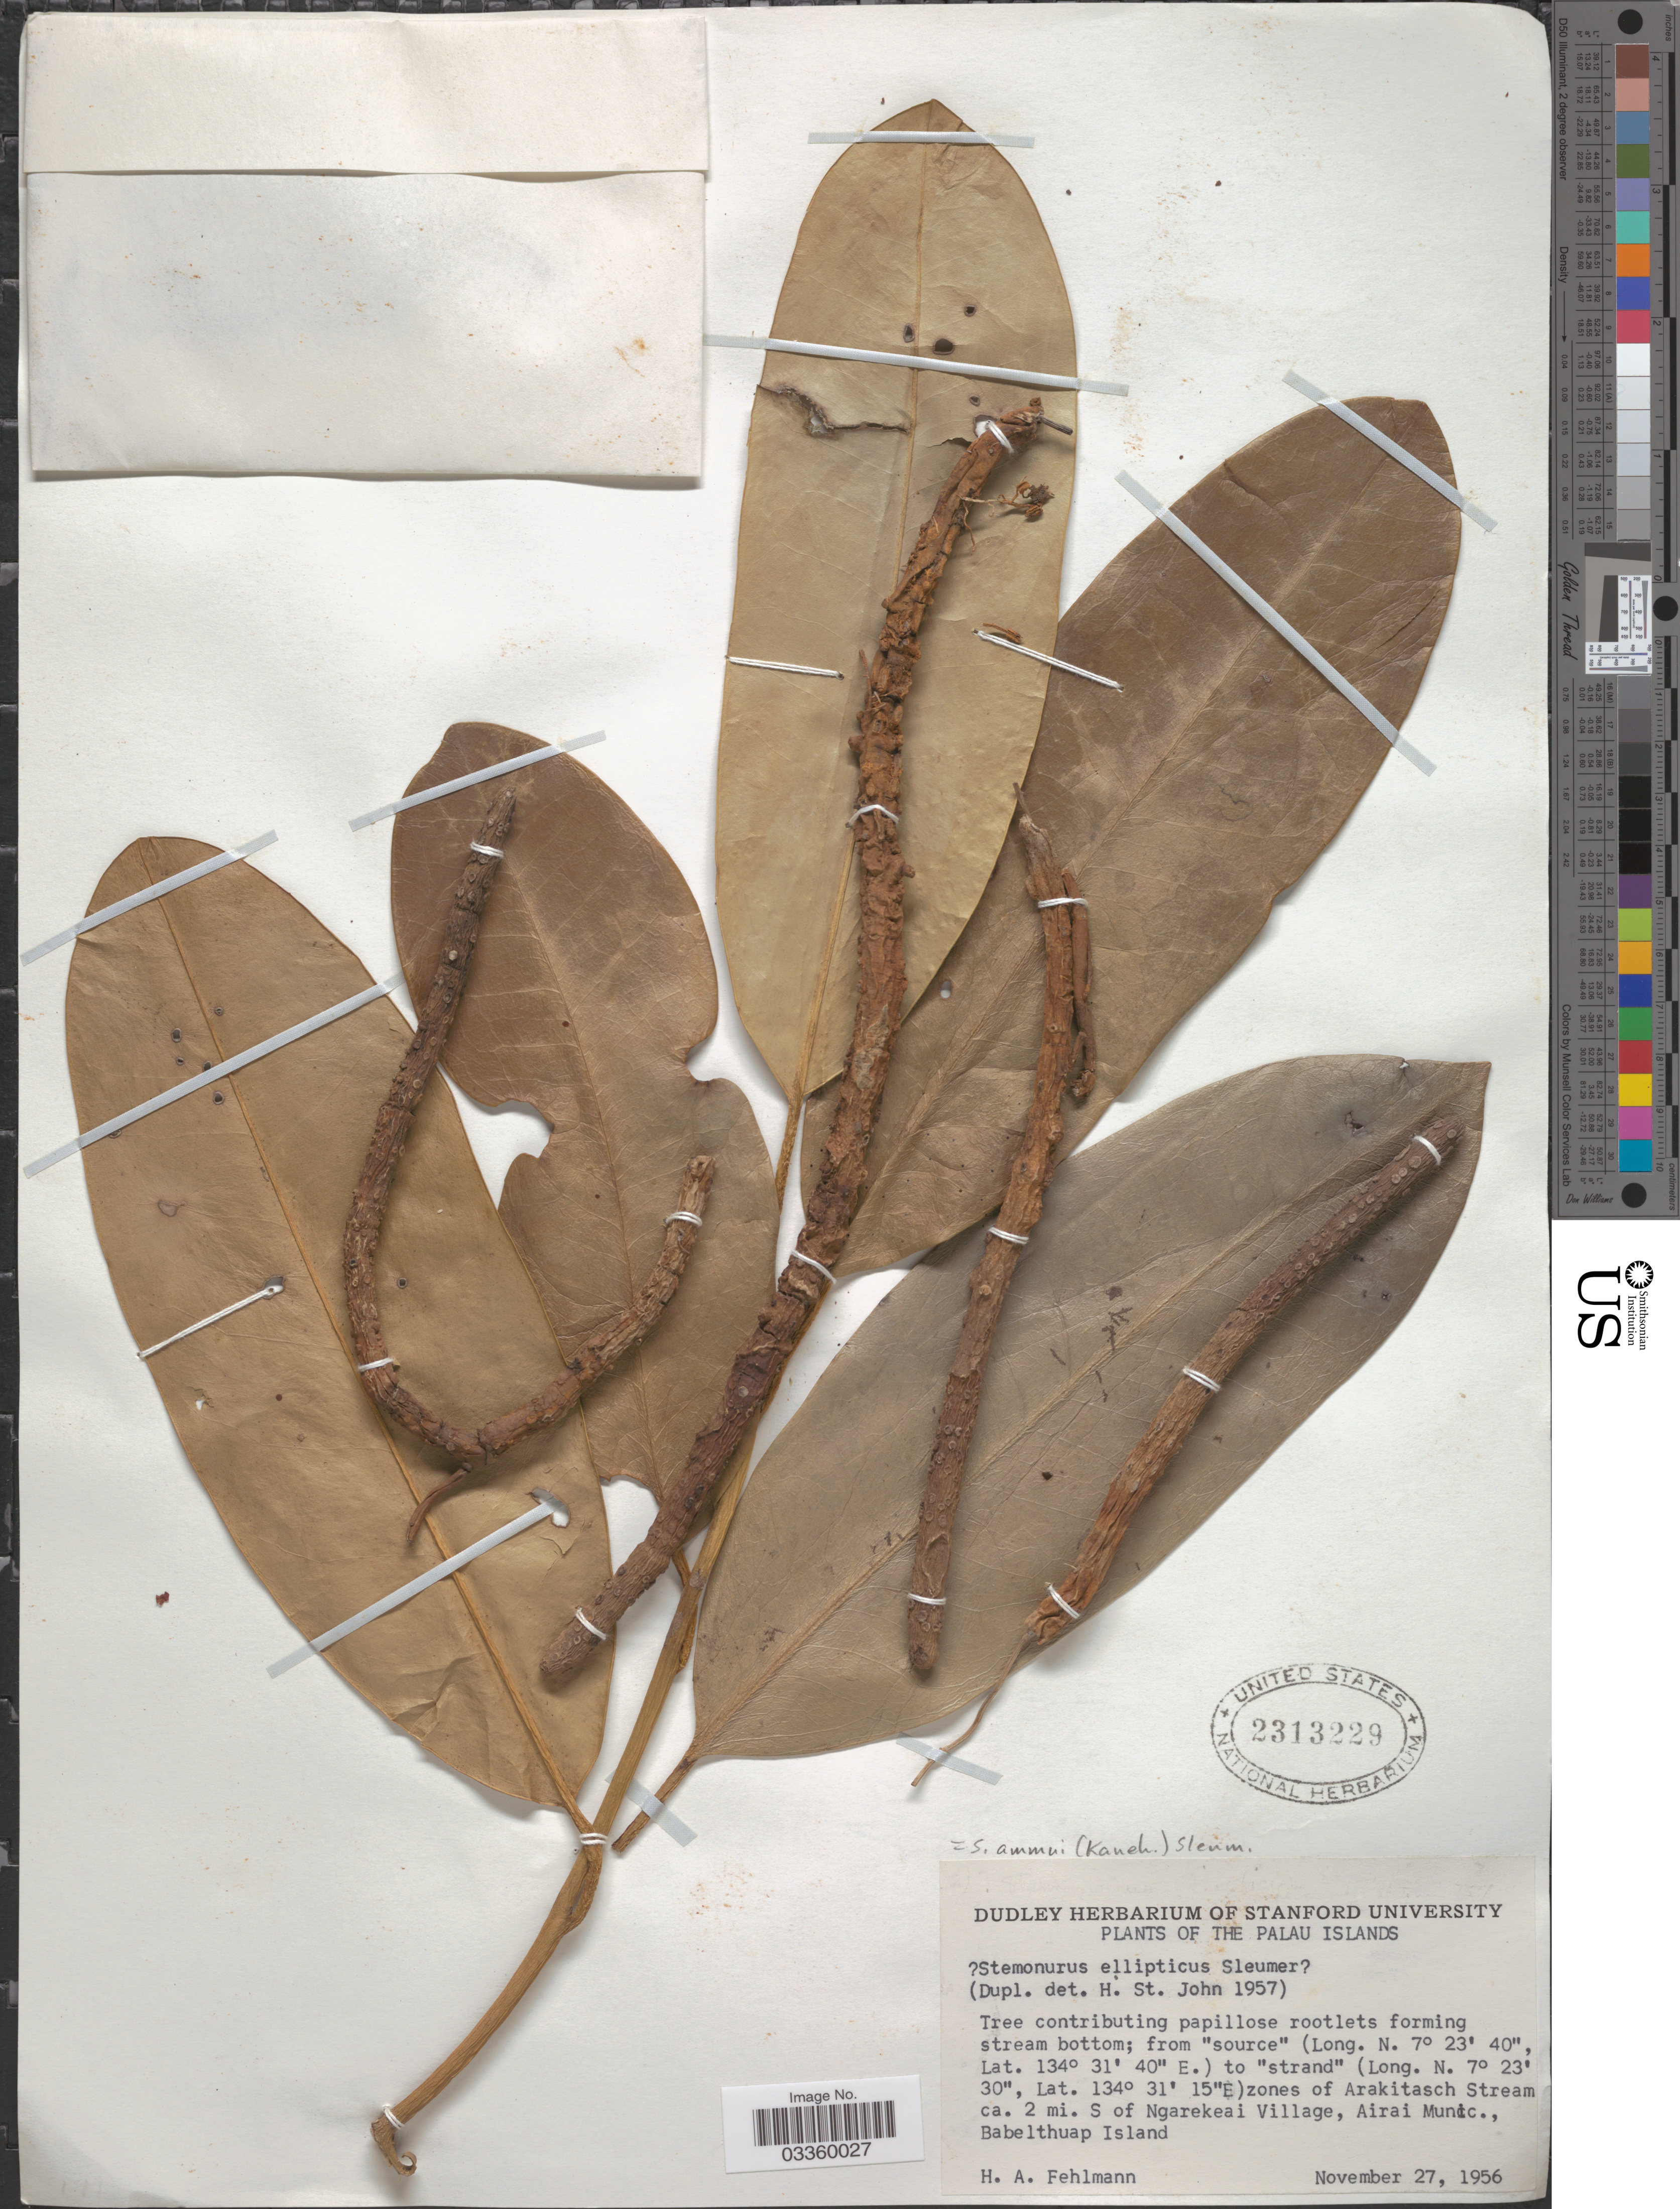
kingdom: Plantae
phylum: Tracheophyta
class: Magnoliopsida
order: Cardiopteridales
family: Stemonuraceae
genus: Stemonurus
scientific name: Stemonurus ammui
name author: (Kaneh.) Sleumer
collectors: H. Fehlmann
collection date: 1956-11-27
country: Palau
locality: Palau Islands. Zones of Arakitasch Stream ca. 2 mi. S of Ngarekeai Village, Airai Munic., Babelthuap Island.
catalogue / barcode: US 2313229